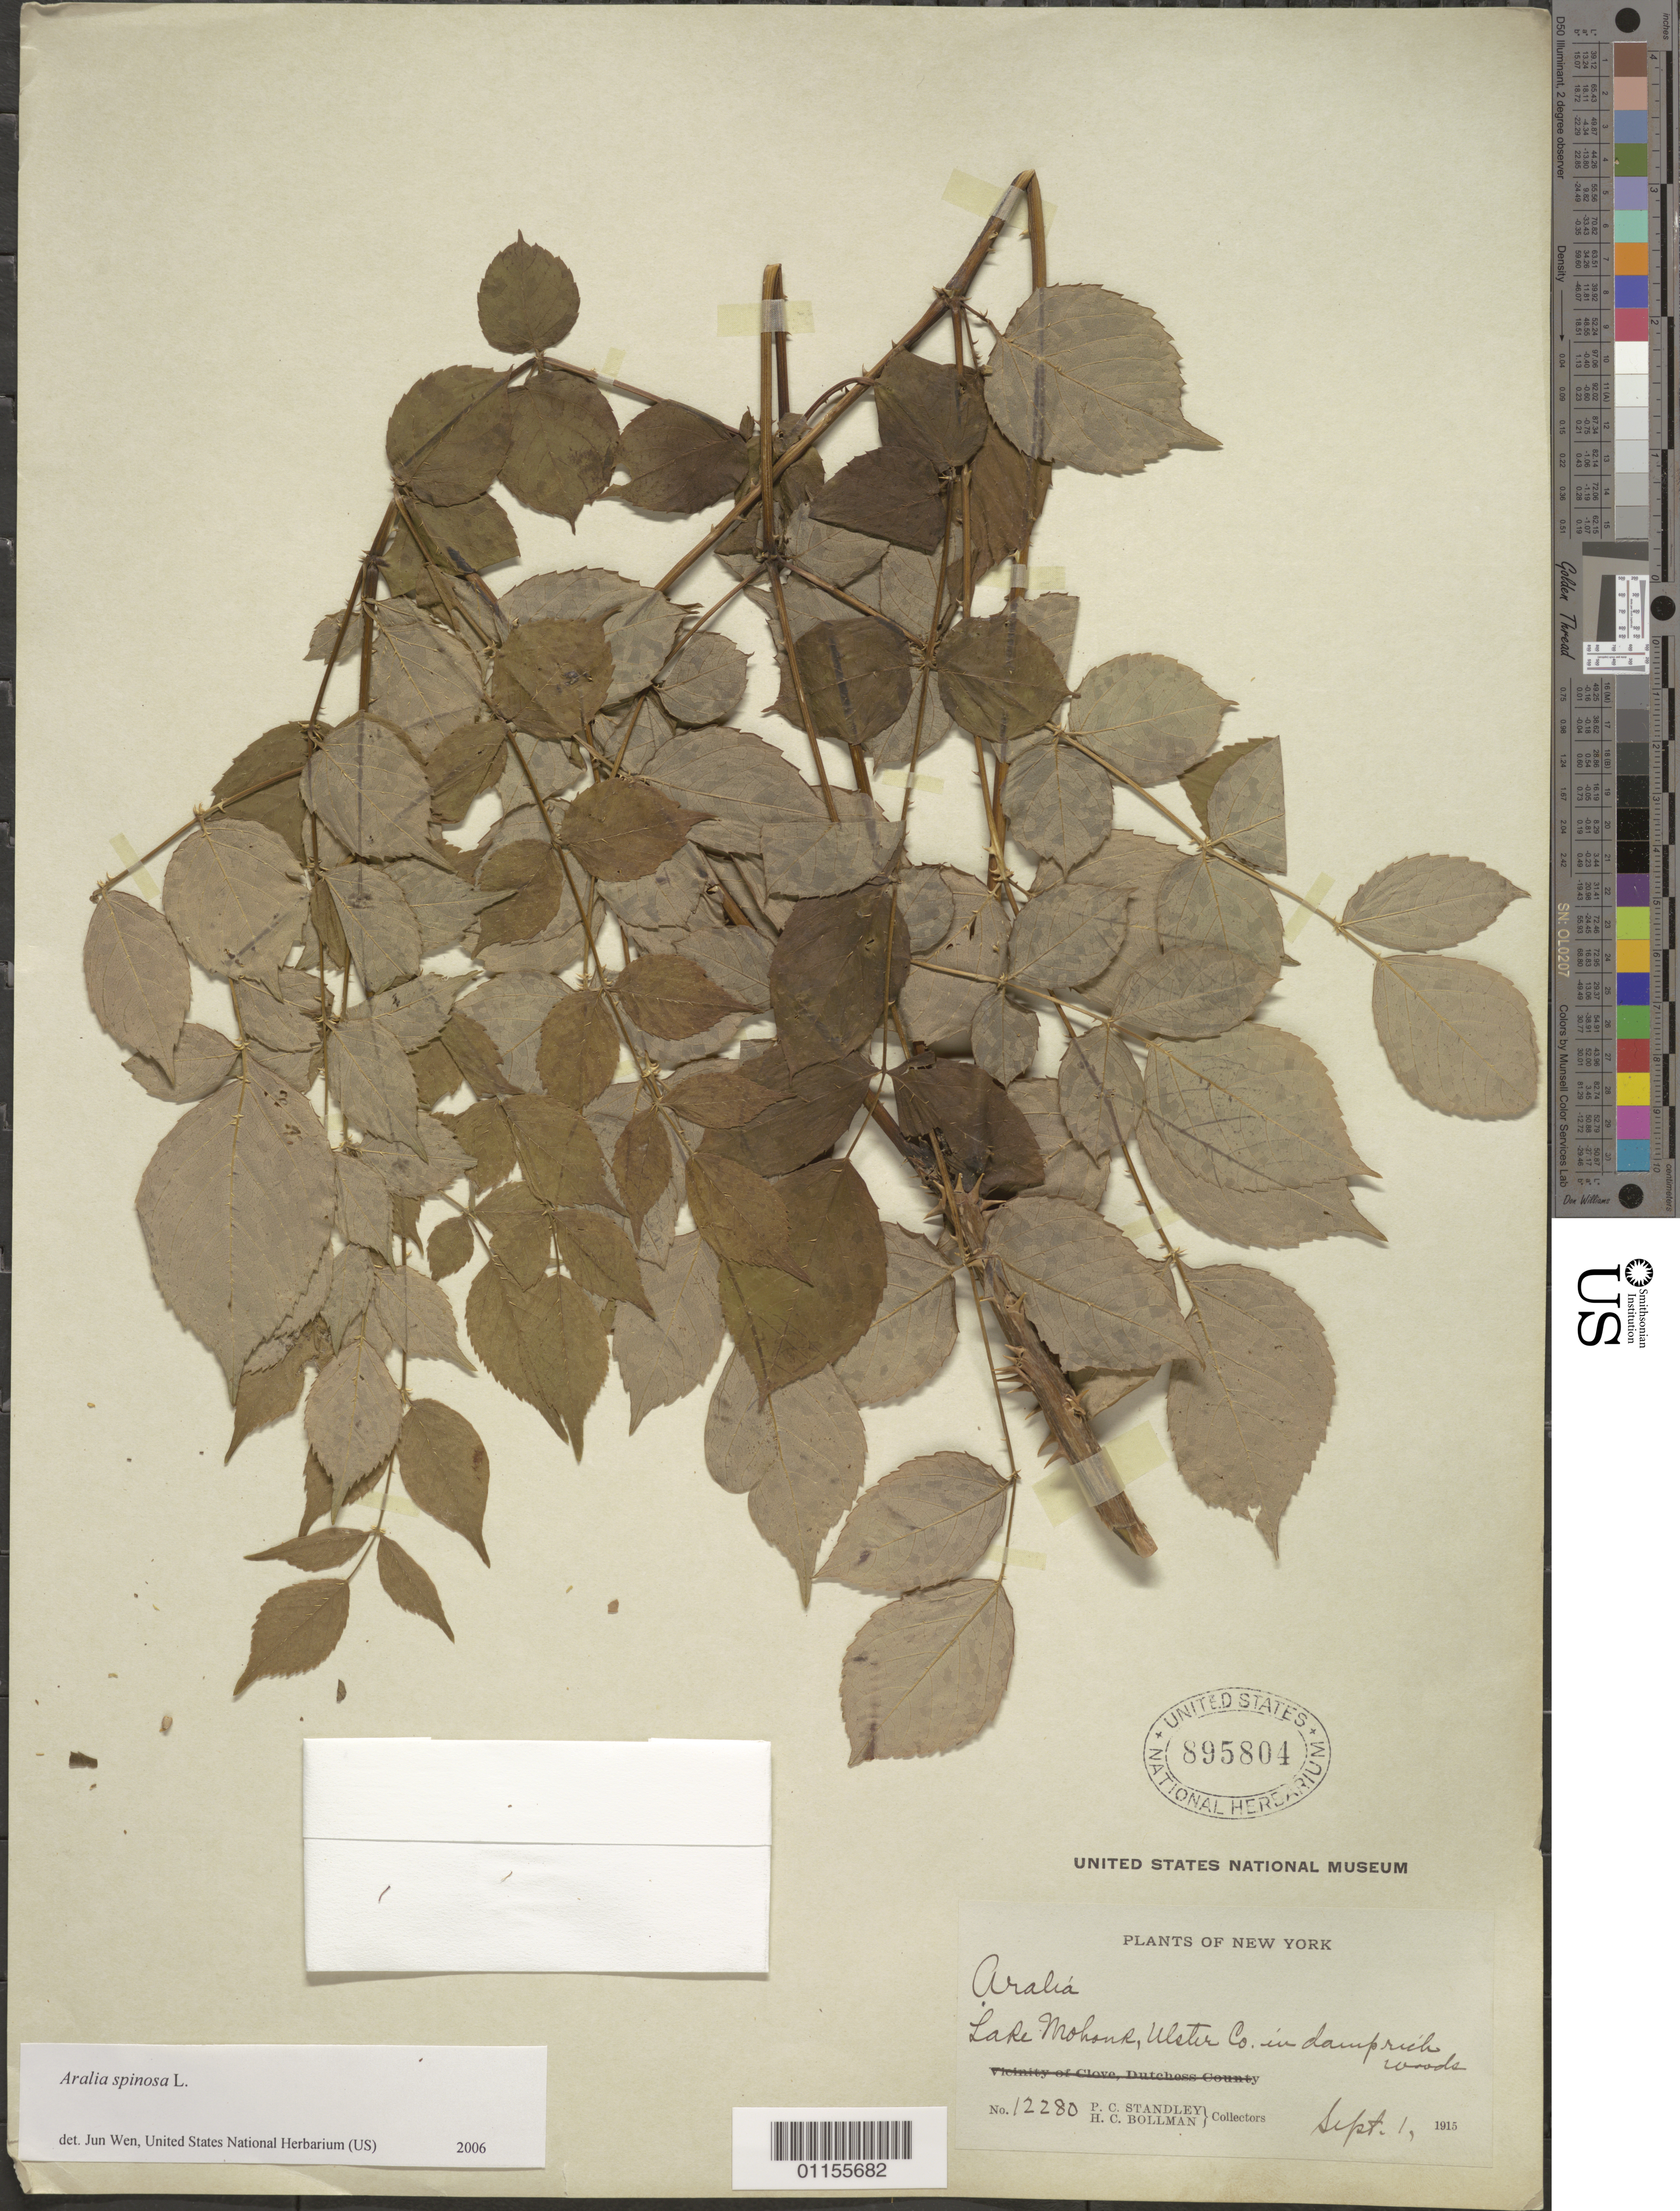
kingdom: Plantae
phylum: Tracheophyta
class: Magnoliopsida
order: Apiales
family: Araliaceae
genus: Aralia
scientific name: Aralia spinosa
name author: L.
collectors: P. C. Standley & H. C. Bollman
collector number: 12280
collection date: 1915-09-01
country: United States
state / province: New York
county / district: Ulster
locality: Lake Mohonk.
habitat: In damp rich woods.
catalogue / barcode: US 895804